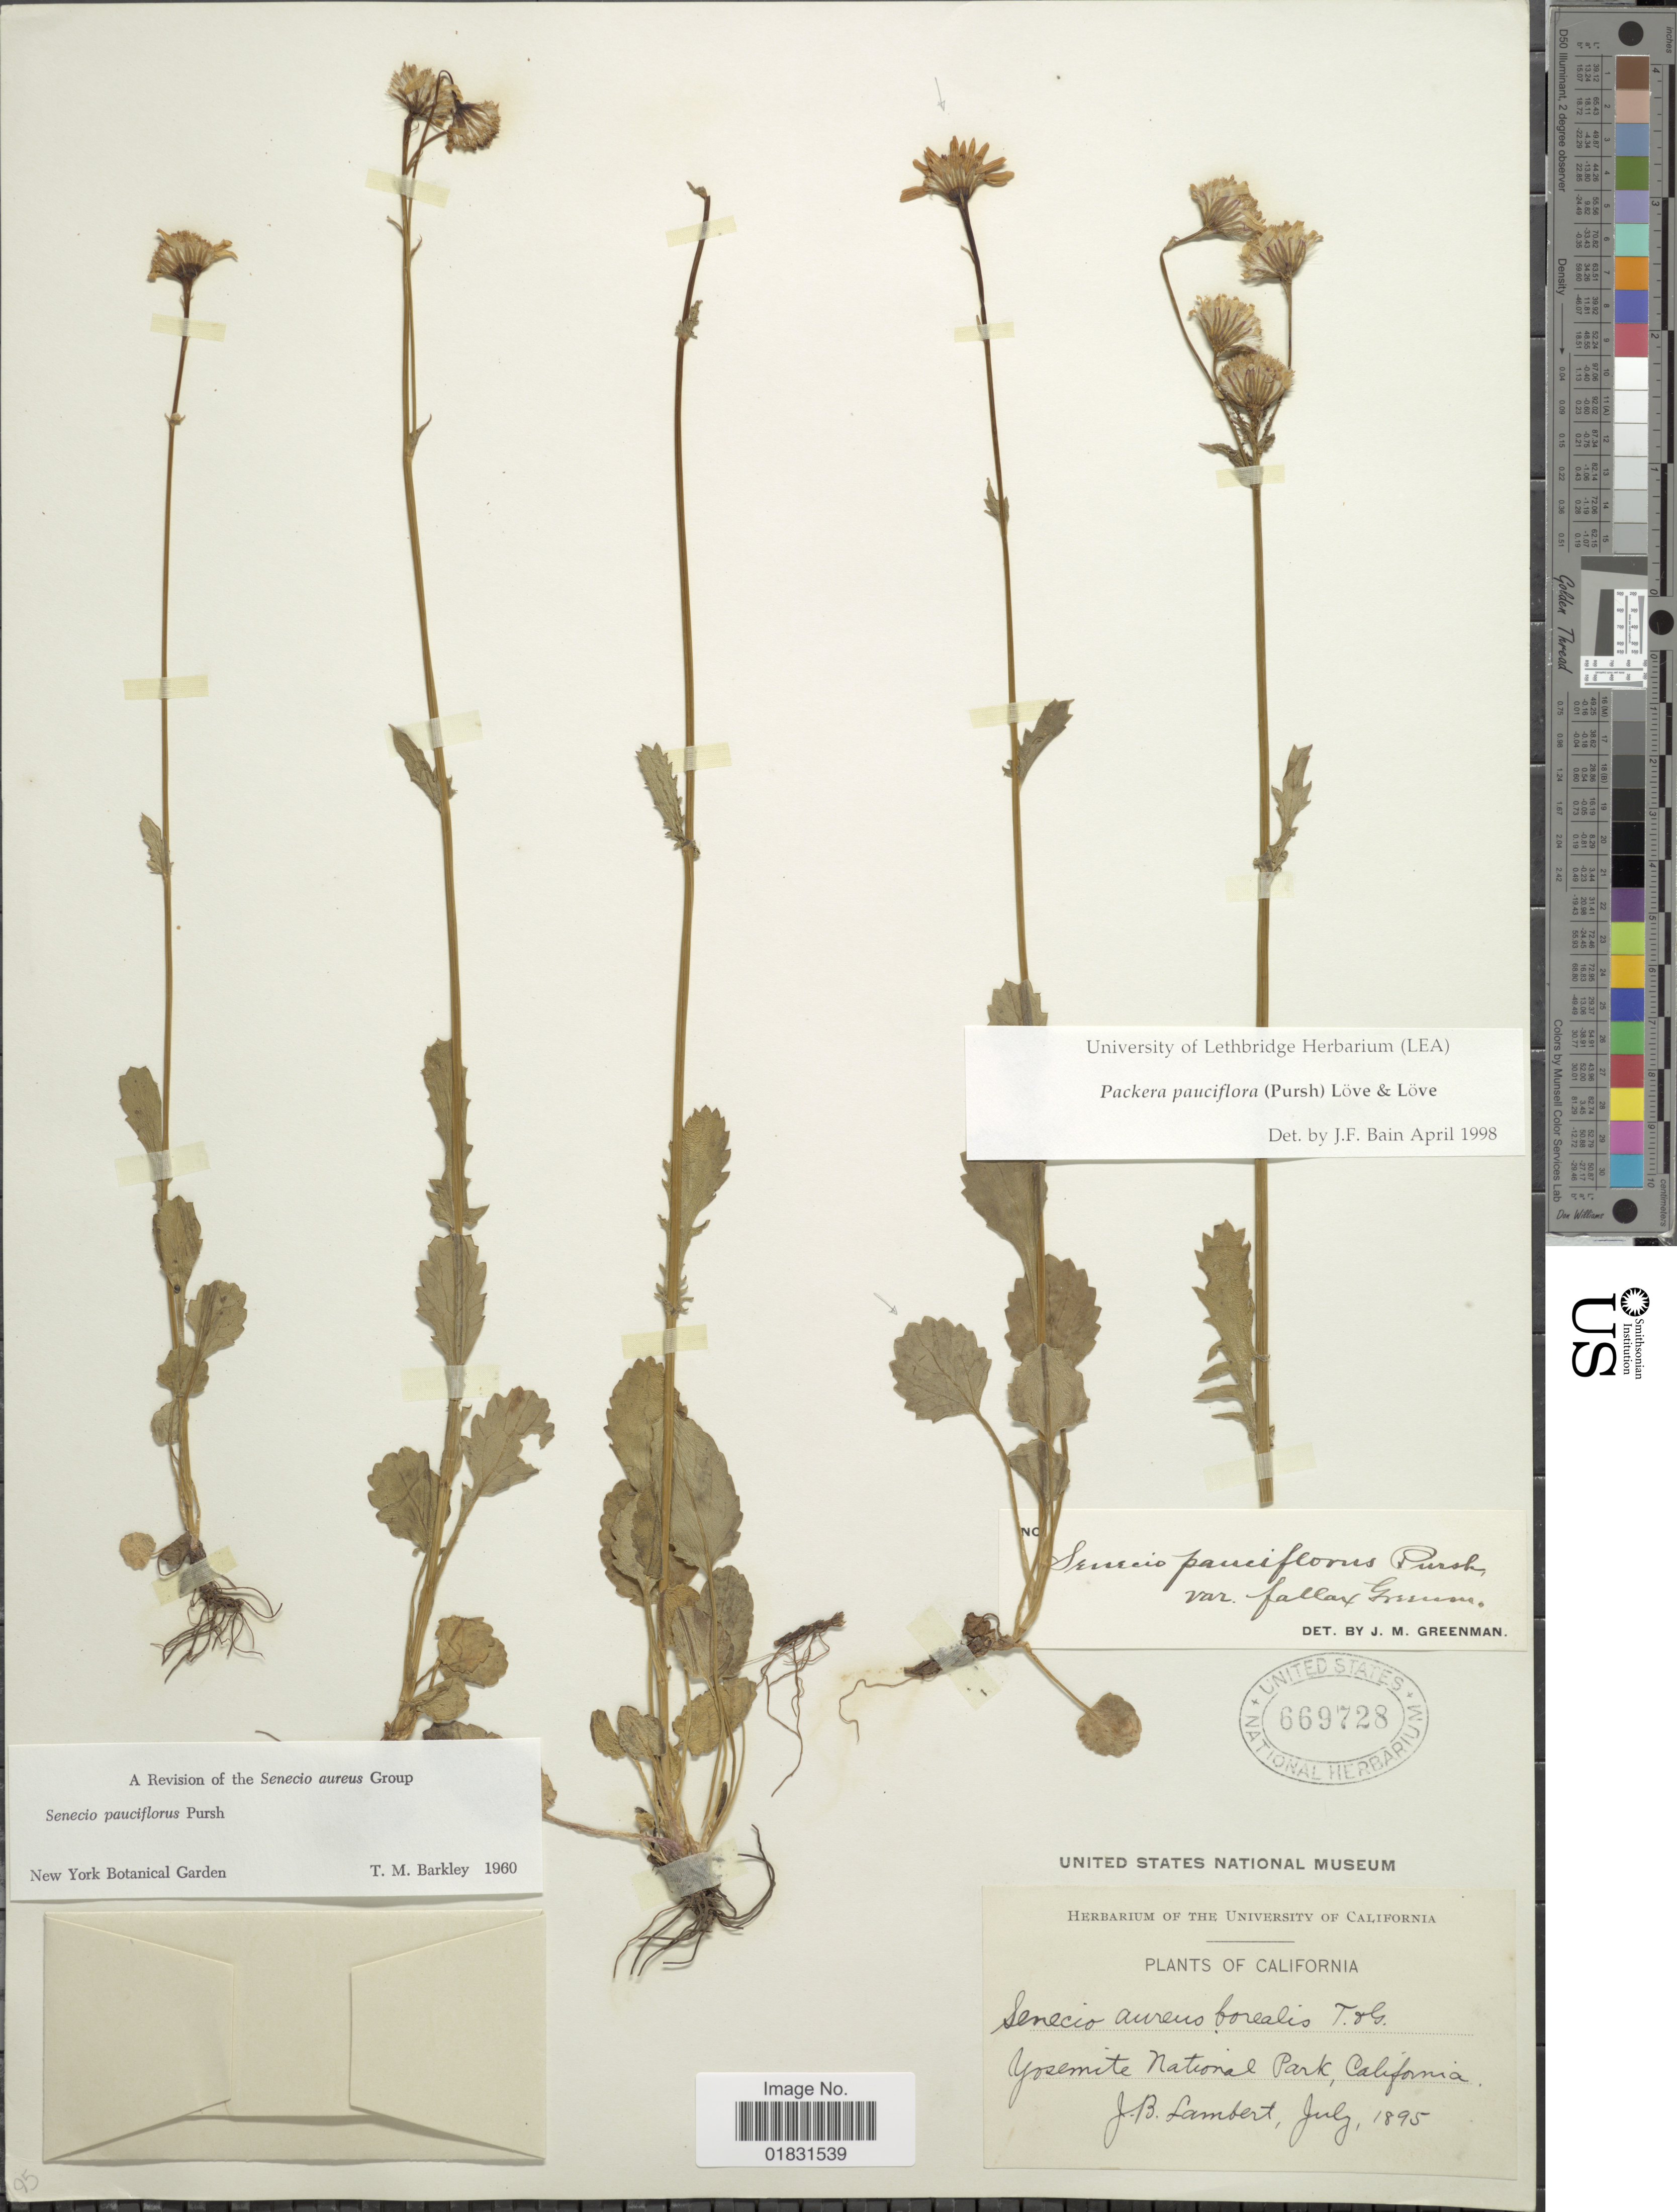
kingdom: Plantae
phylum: Tracheophyta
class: Magnoliopsida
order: Asterales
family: Asteraceae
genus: Packera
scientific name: Packera pauciflora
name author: (Pursh) W.A. Weber & Á. Löve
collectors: J. Lambert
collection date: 1895-07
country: United States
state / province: California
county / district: Mariposa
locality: Yosemite National Park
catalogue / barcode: US 669728